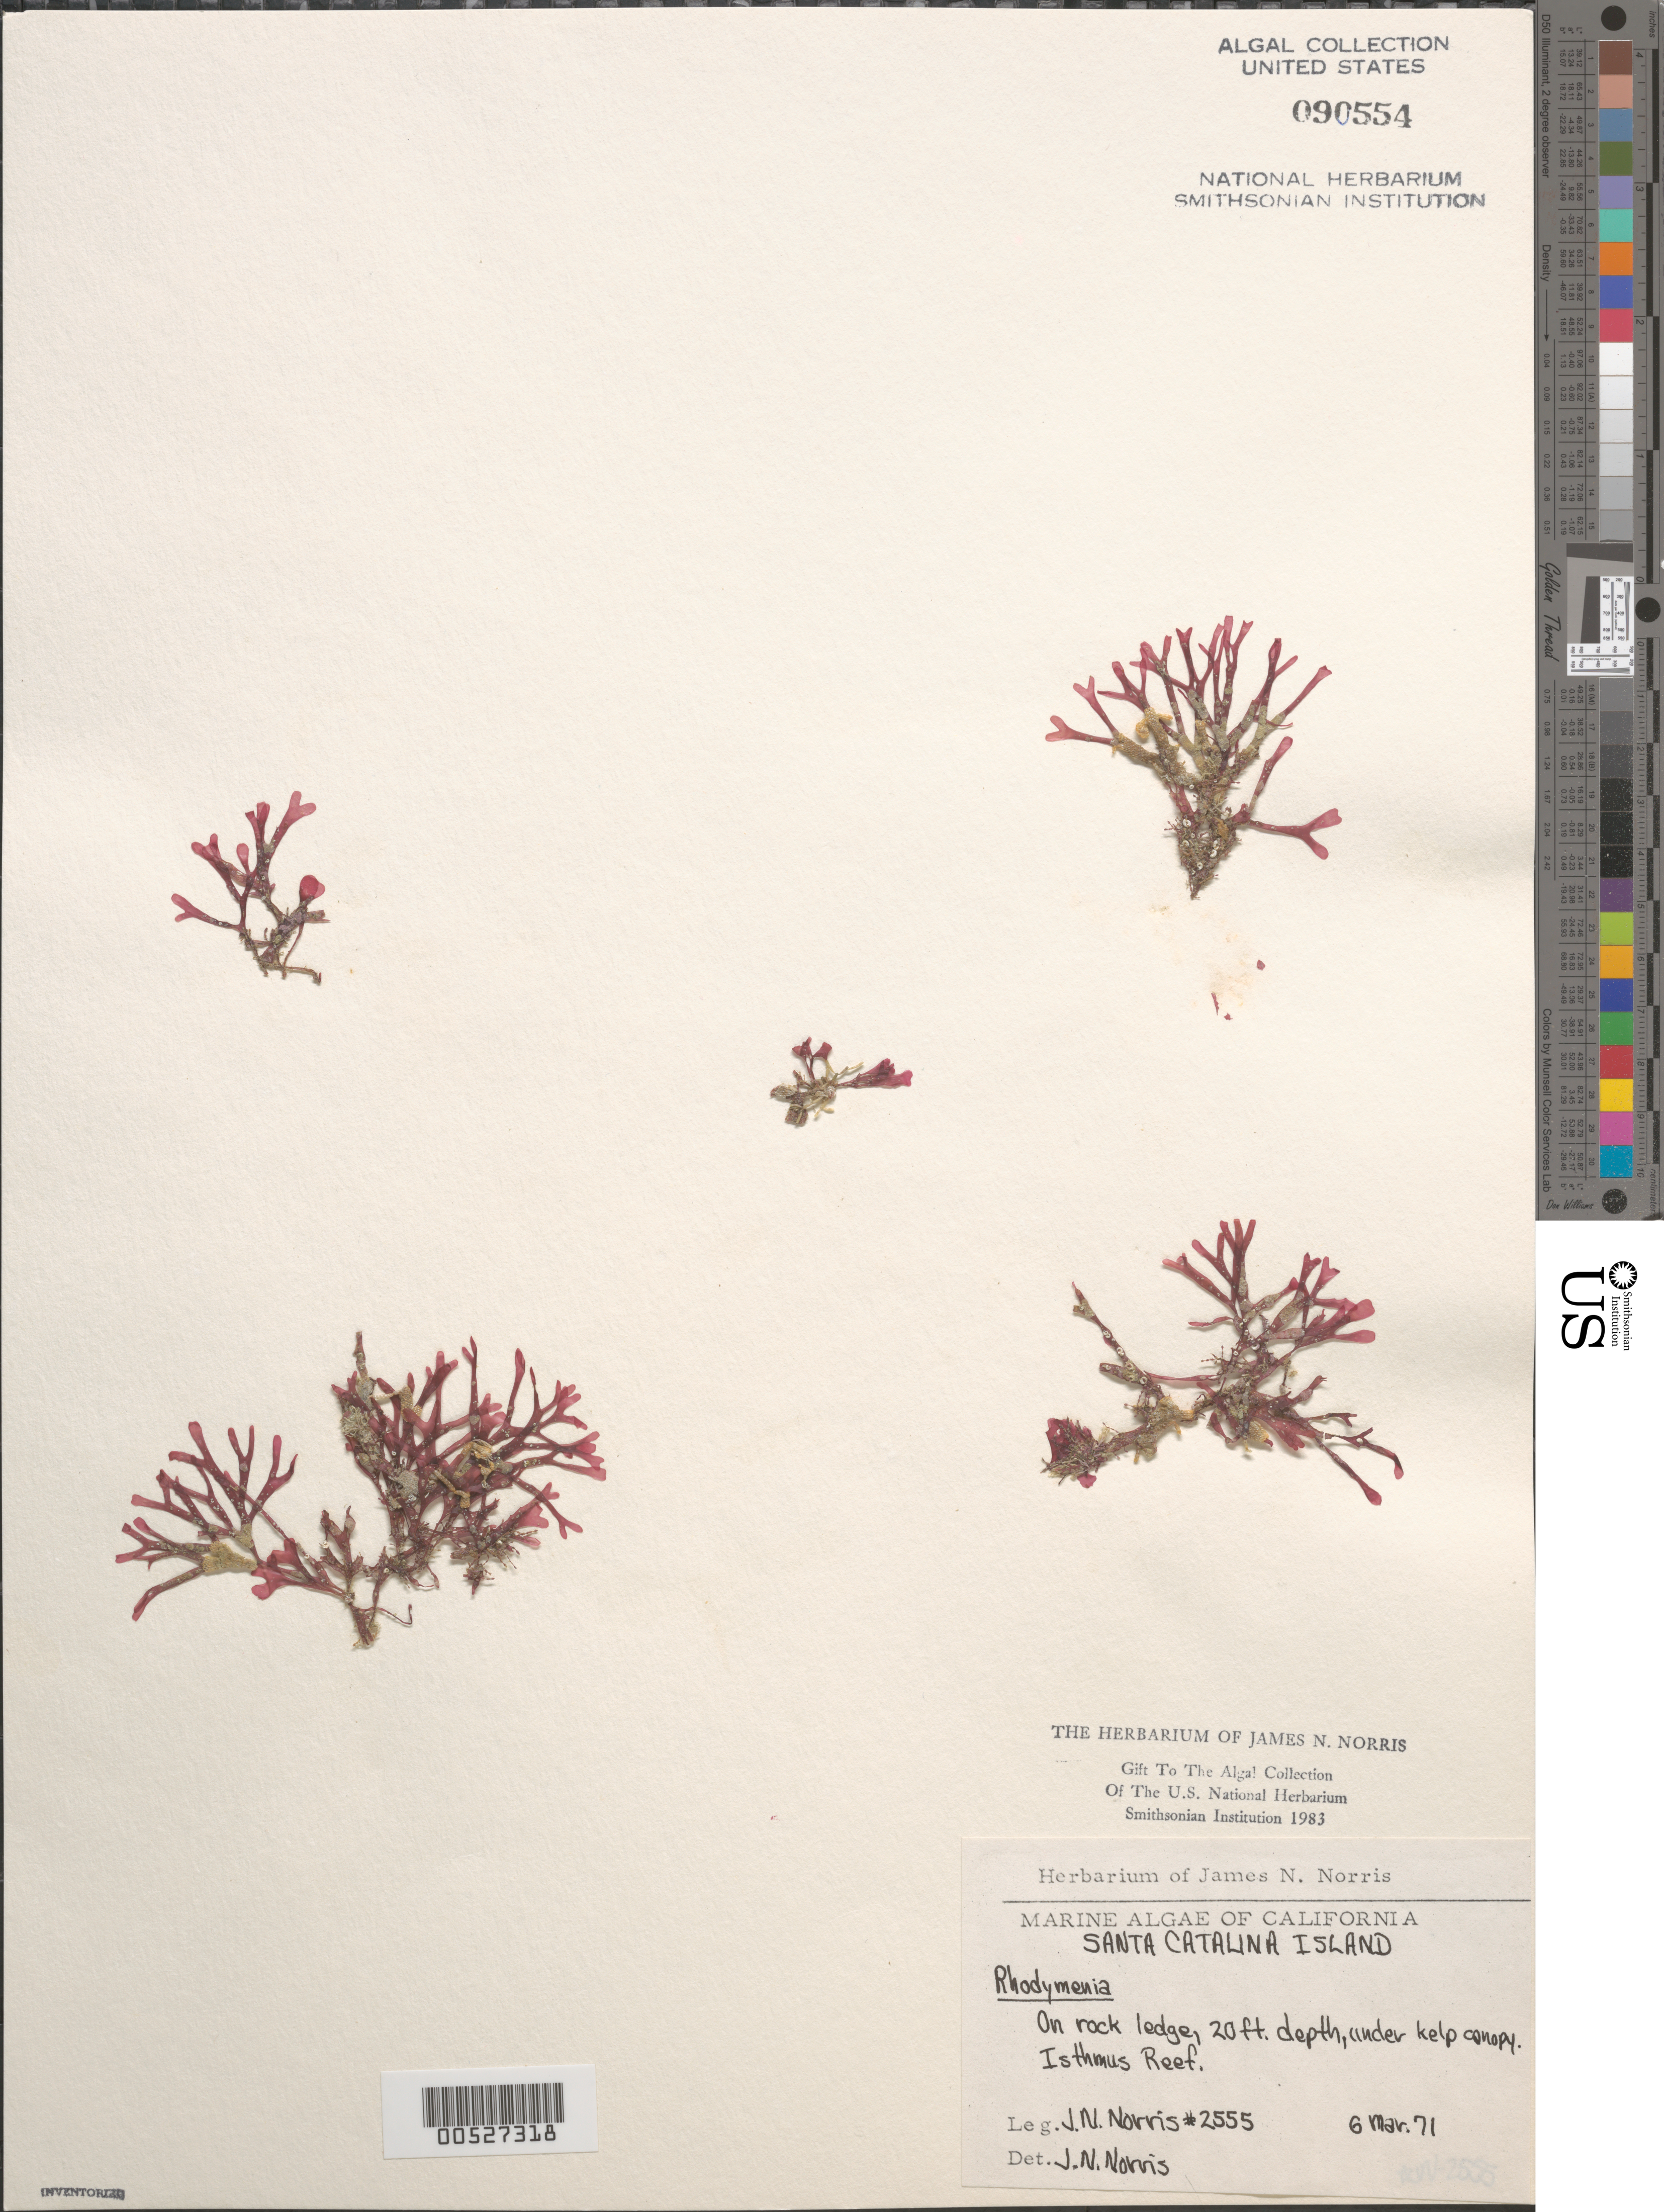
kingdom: Plantae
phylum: Rhodophyta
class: Florideophyceae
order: Rhodymeniales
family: Rhodymeniaceae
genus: Rhodymenia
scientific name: Rhodymenia sp.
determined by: Norris, James N.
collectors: J. N. Norris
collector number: JN-2555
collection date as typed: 06 Mar 1971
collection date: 1971-03-06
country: United States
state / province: California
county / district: Los Angeles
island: Santa Catalina Island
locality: Isthmus reef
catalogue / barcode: US 90554